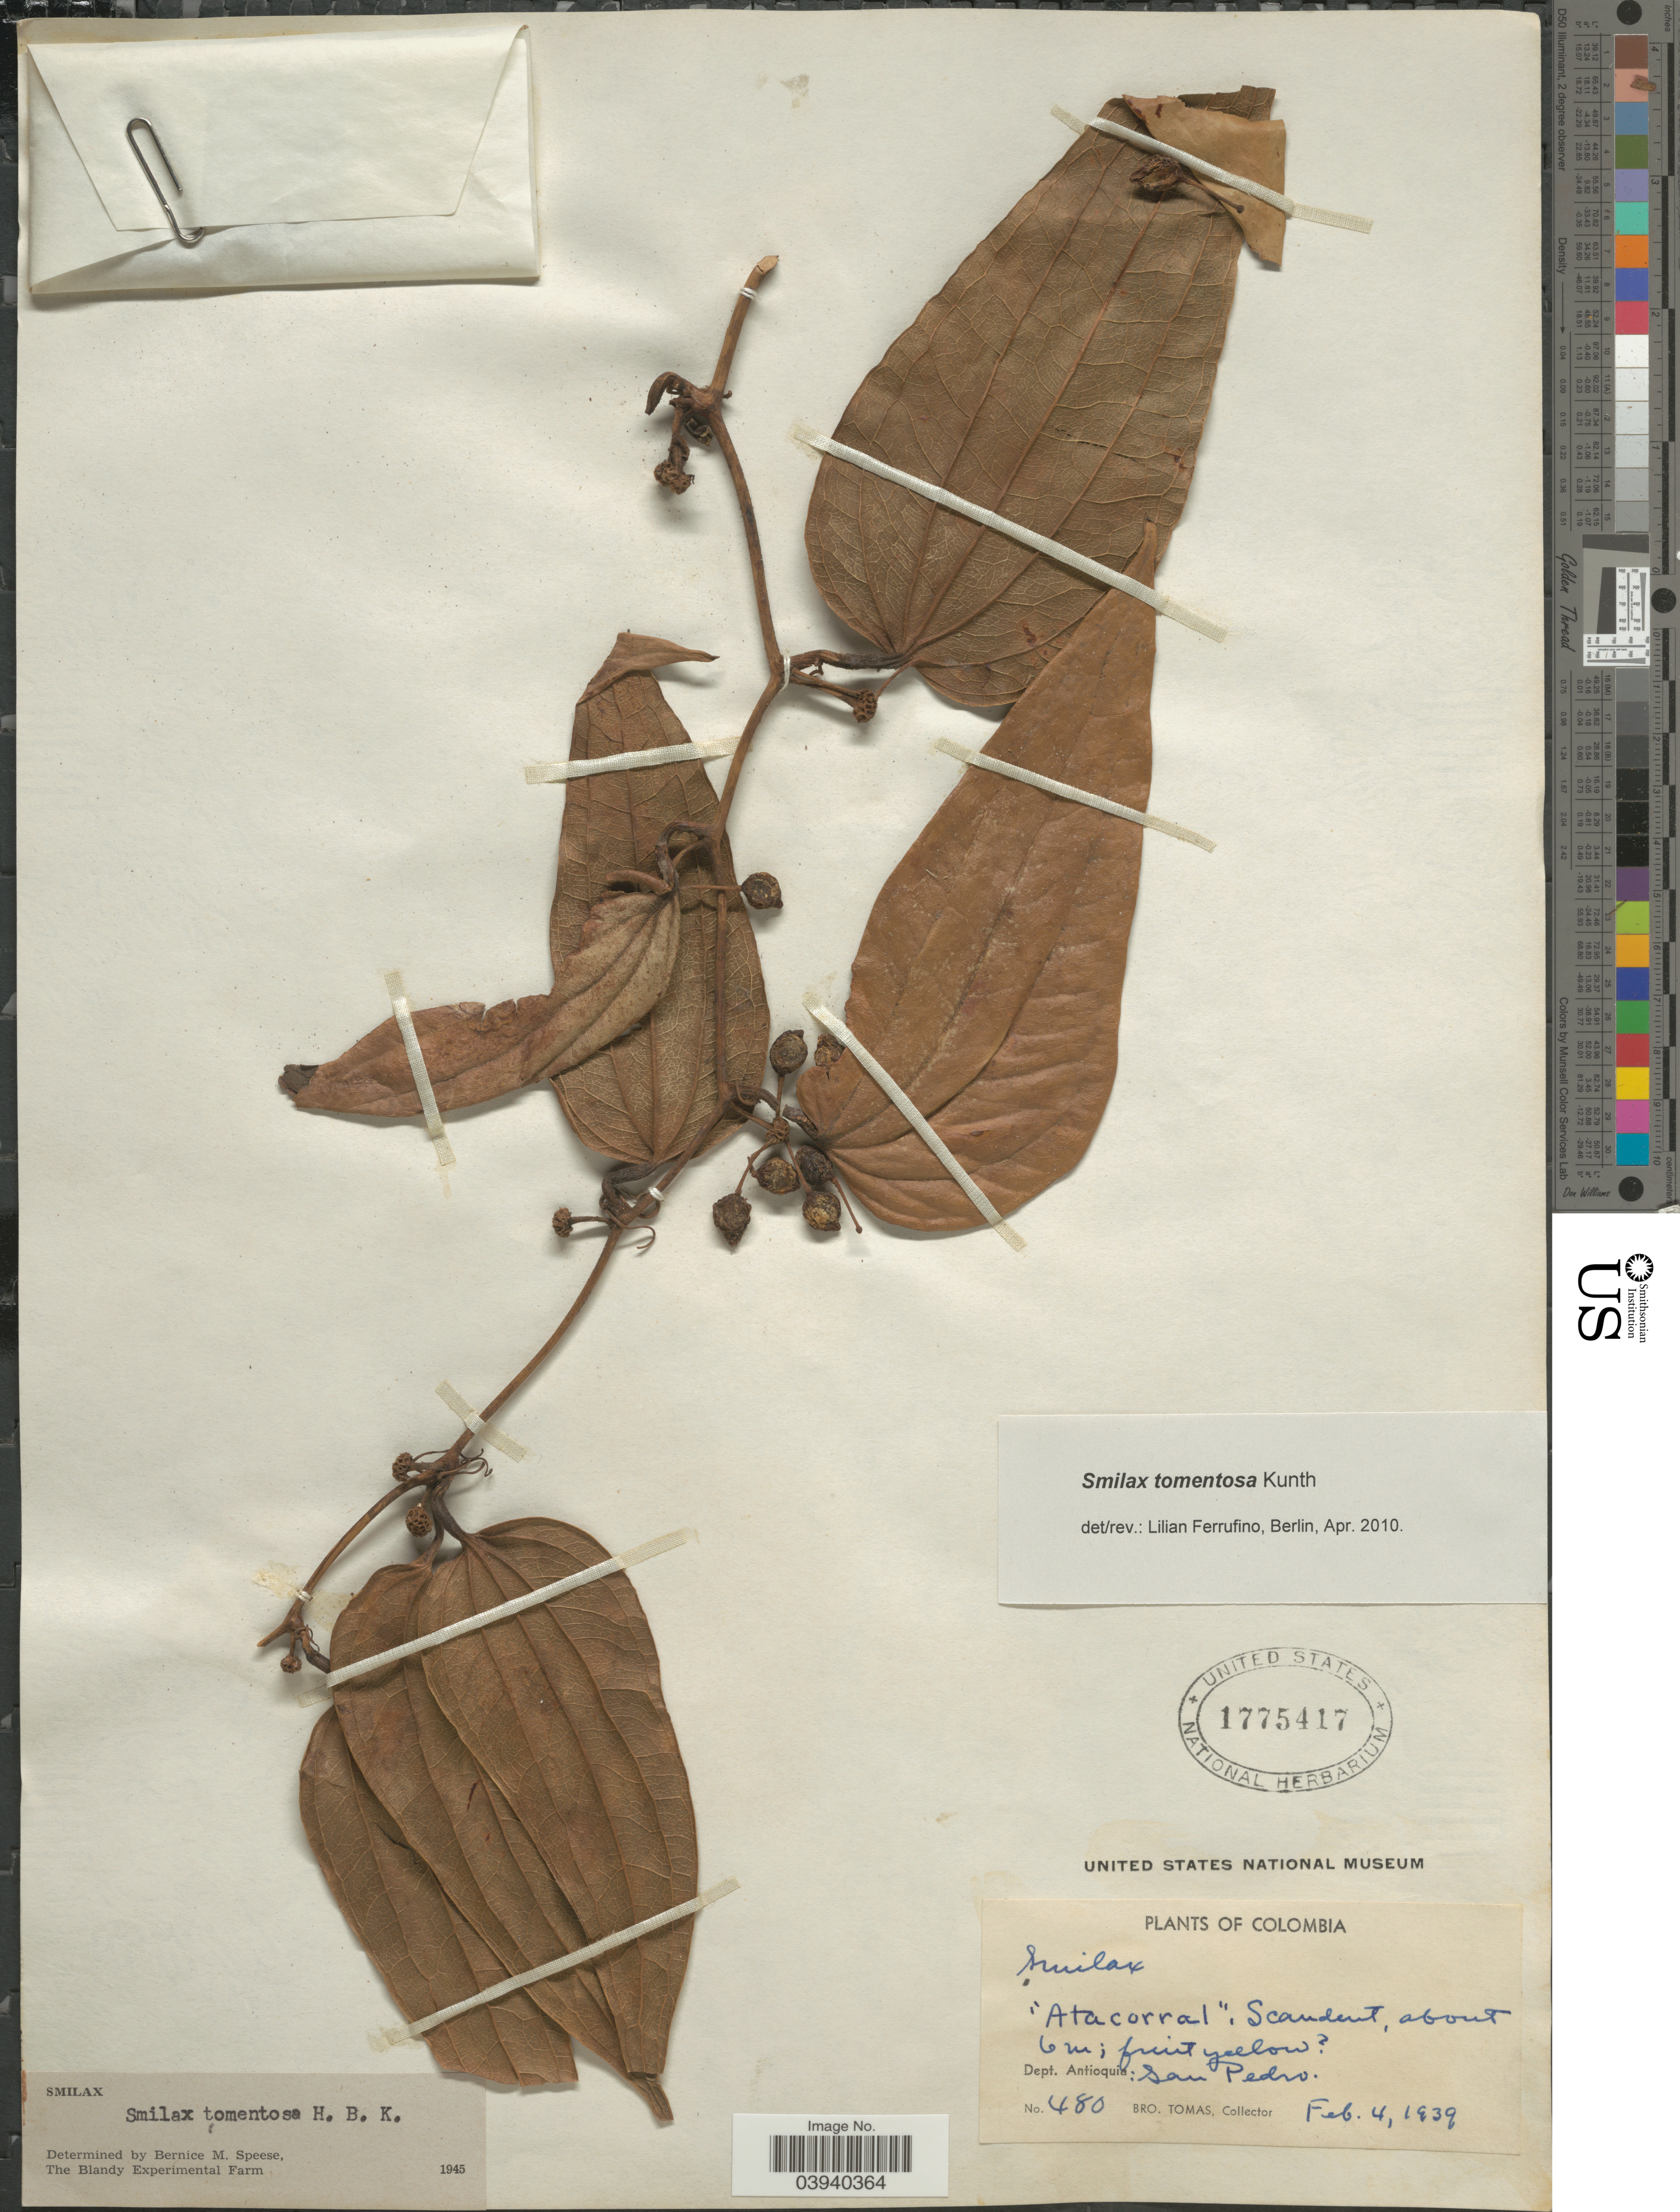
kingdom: Plantae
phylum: Tracheophyta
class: Liliopsida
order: Liliales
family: Smilacaceae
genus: Smilax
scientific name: Smilax tomentosa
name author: Kunth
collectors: B. Tomas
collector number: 480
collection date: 1939-02-04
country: Colombia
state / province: Antioquia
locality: Dept. Antioquia: San Pedro.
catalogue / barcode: US 1775417